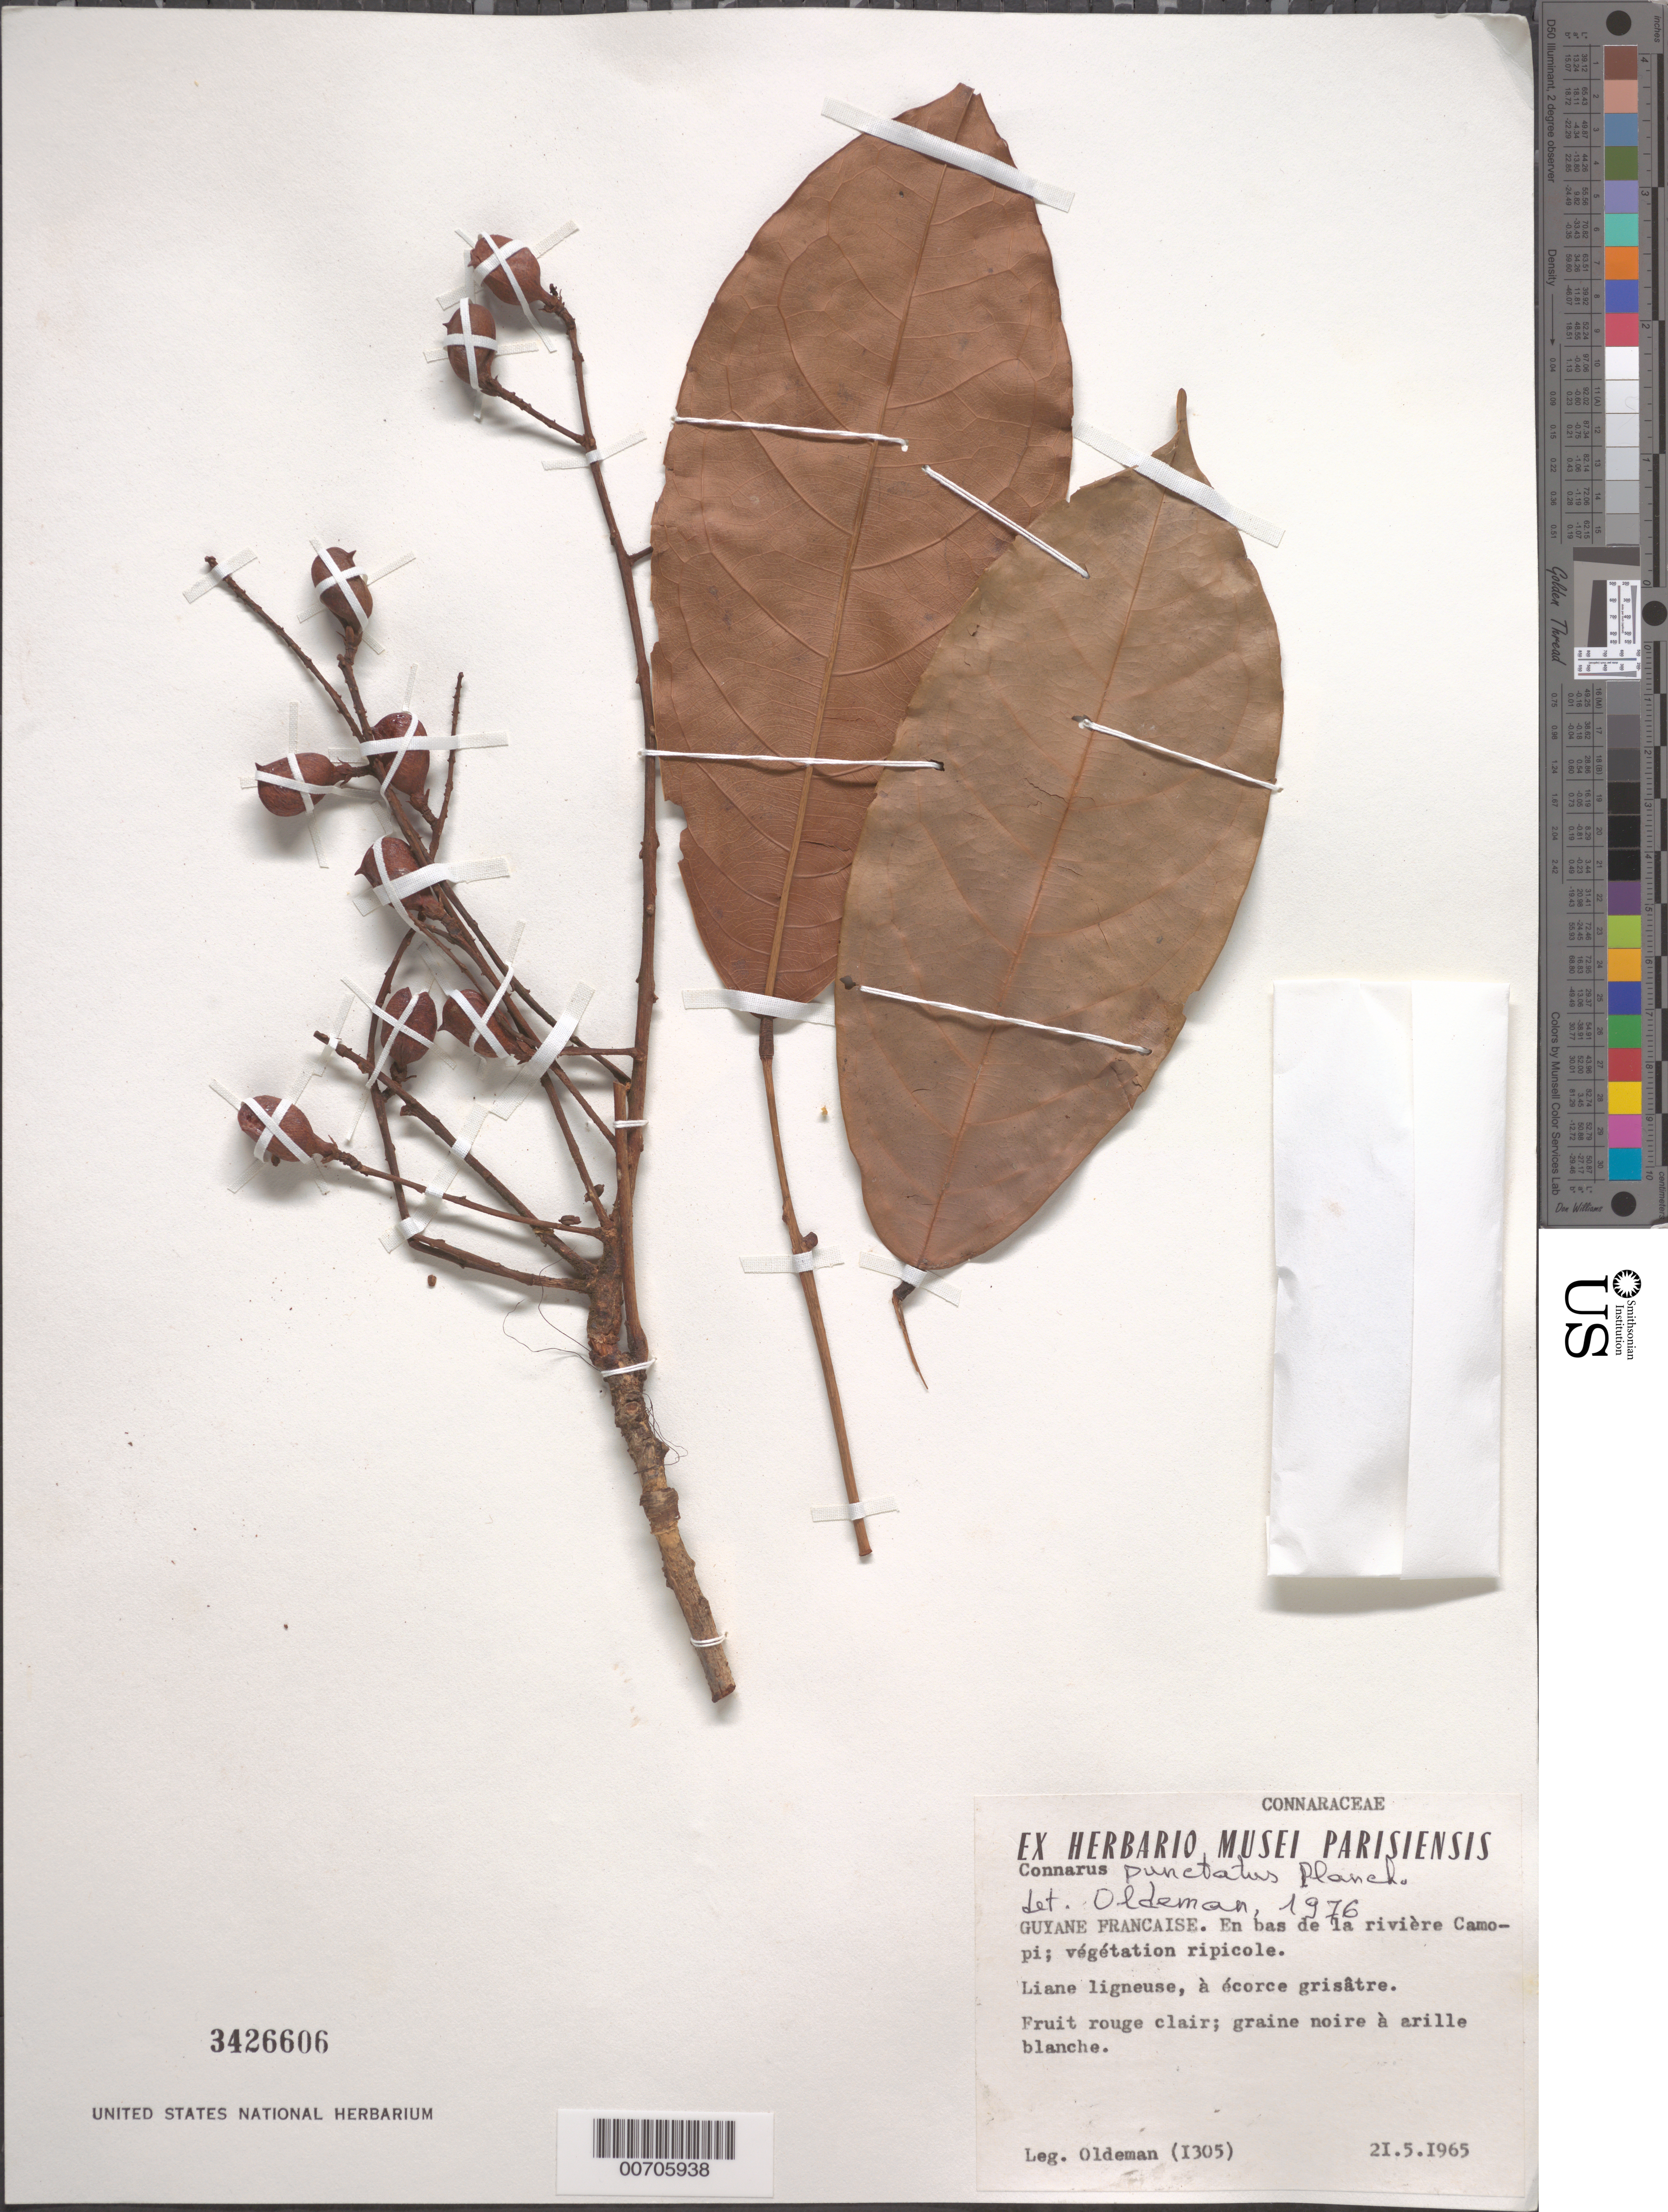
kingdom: Plantae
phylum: Tracheophyta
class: Magnoliopsida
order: Oxalidales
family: Connaraceae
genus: Connarus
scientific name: Connarus punctatus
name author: Planch.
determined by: Oldeman, R. A. A.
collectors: R. Oldeman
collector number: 1305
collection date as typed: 21-May-65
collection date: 1965-05-21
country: French Guiana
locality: Rivière Bas-Camopi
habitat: Riparian vegetation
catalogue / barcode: US 3426606